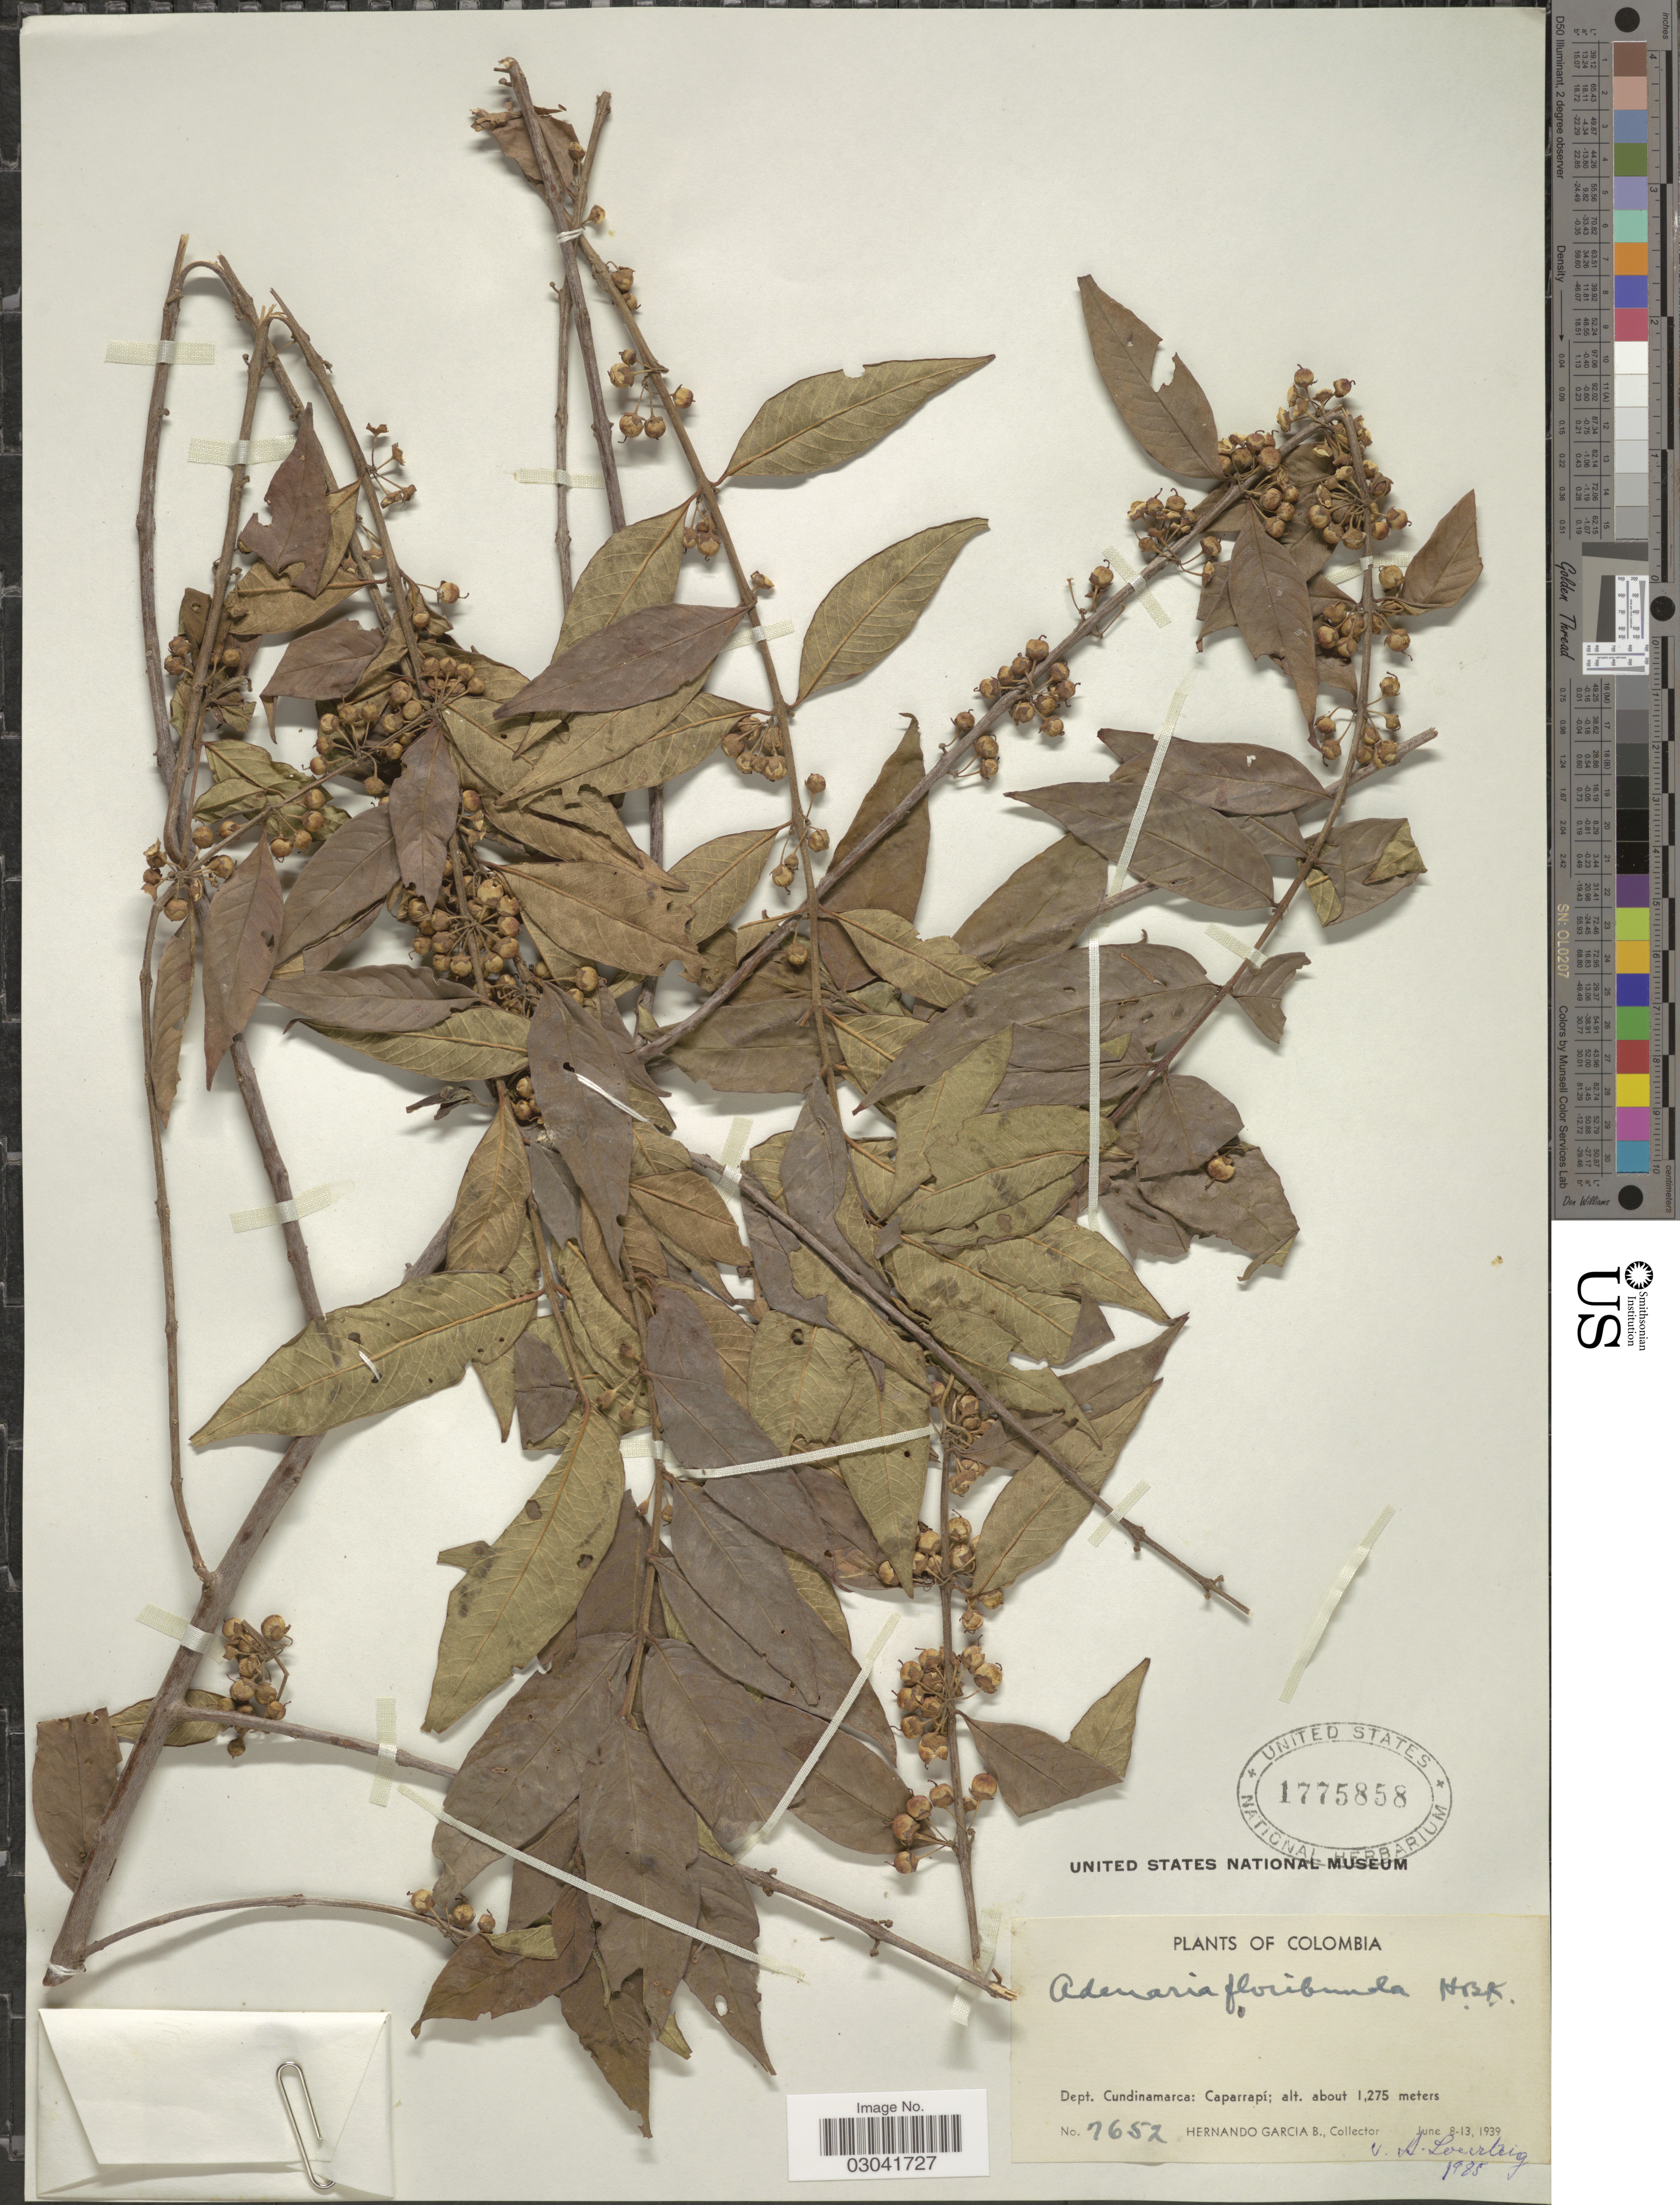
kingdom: Plantae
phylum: Tracheophyta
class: Magnoliopsida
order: Myrtales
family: Lythraceae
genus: Adenaria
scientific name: Adenaria floribunda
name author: Kunth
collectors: H. García Barriga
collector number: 7652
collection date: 1939-06-08/1939-06-13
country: Colombia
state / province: Cundinamarca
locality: Dept. Cundinamarca: Caparrapí.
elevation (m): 1275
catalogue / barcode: US 1775858